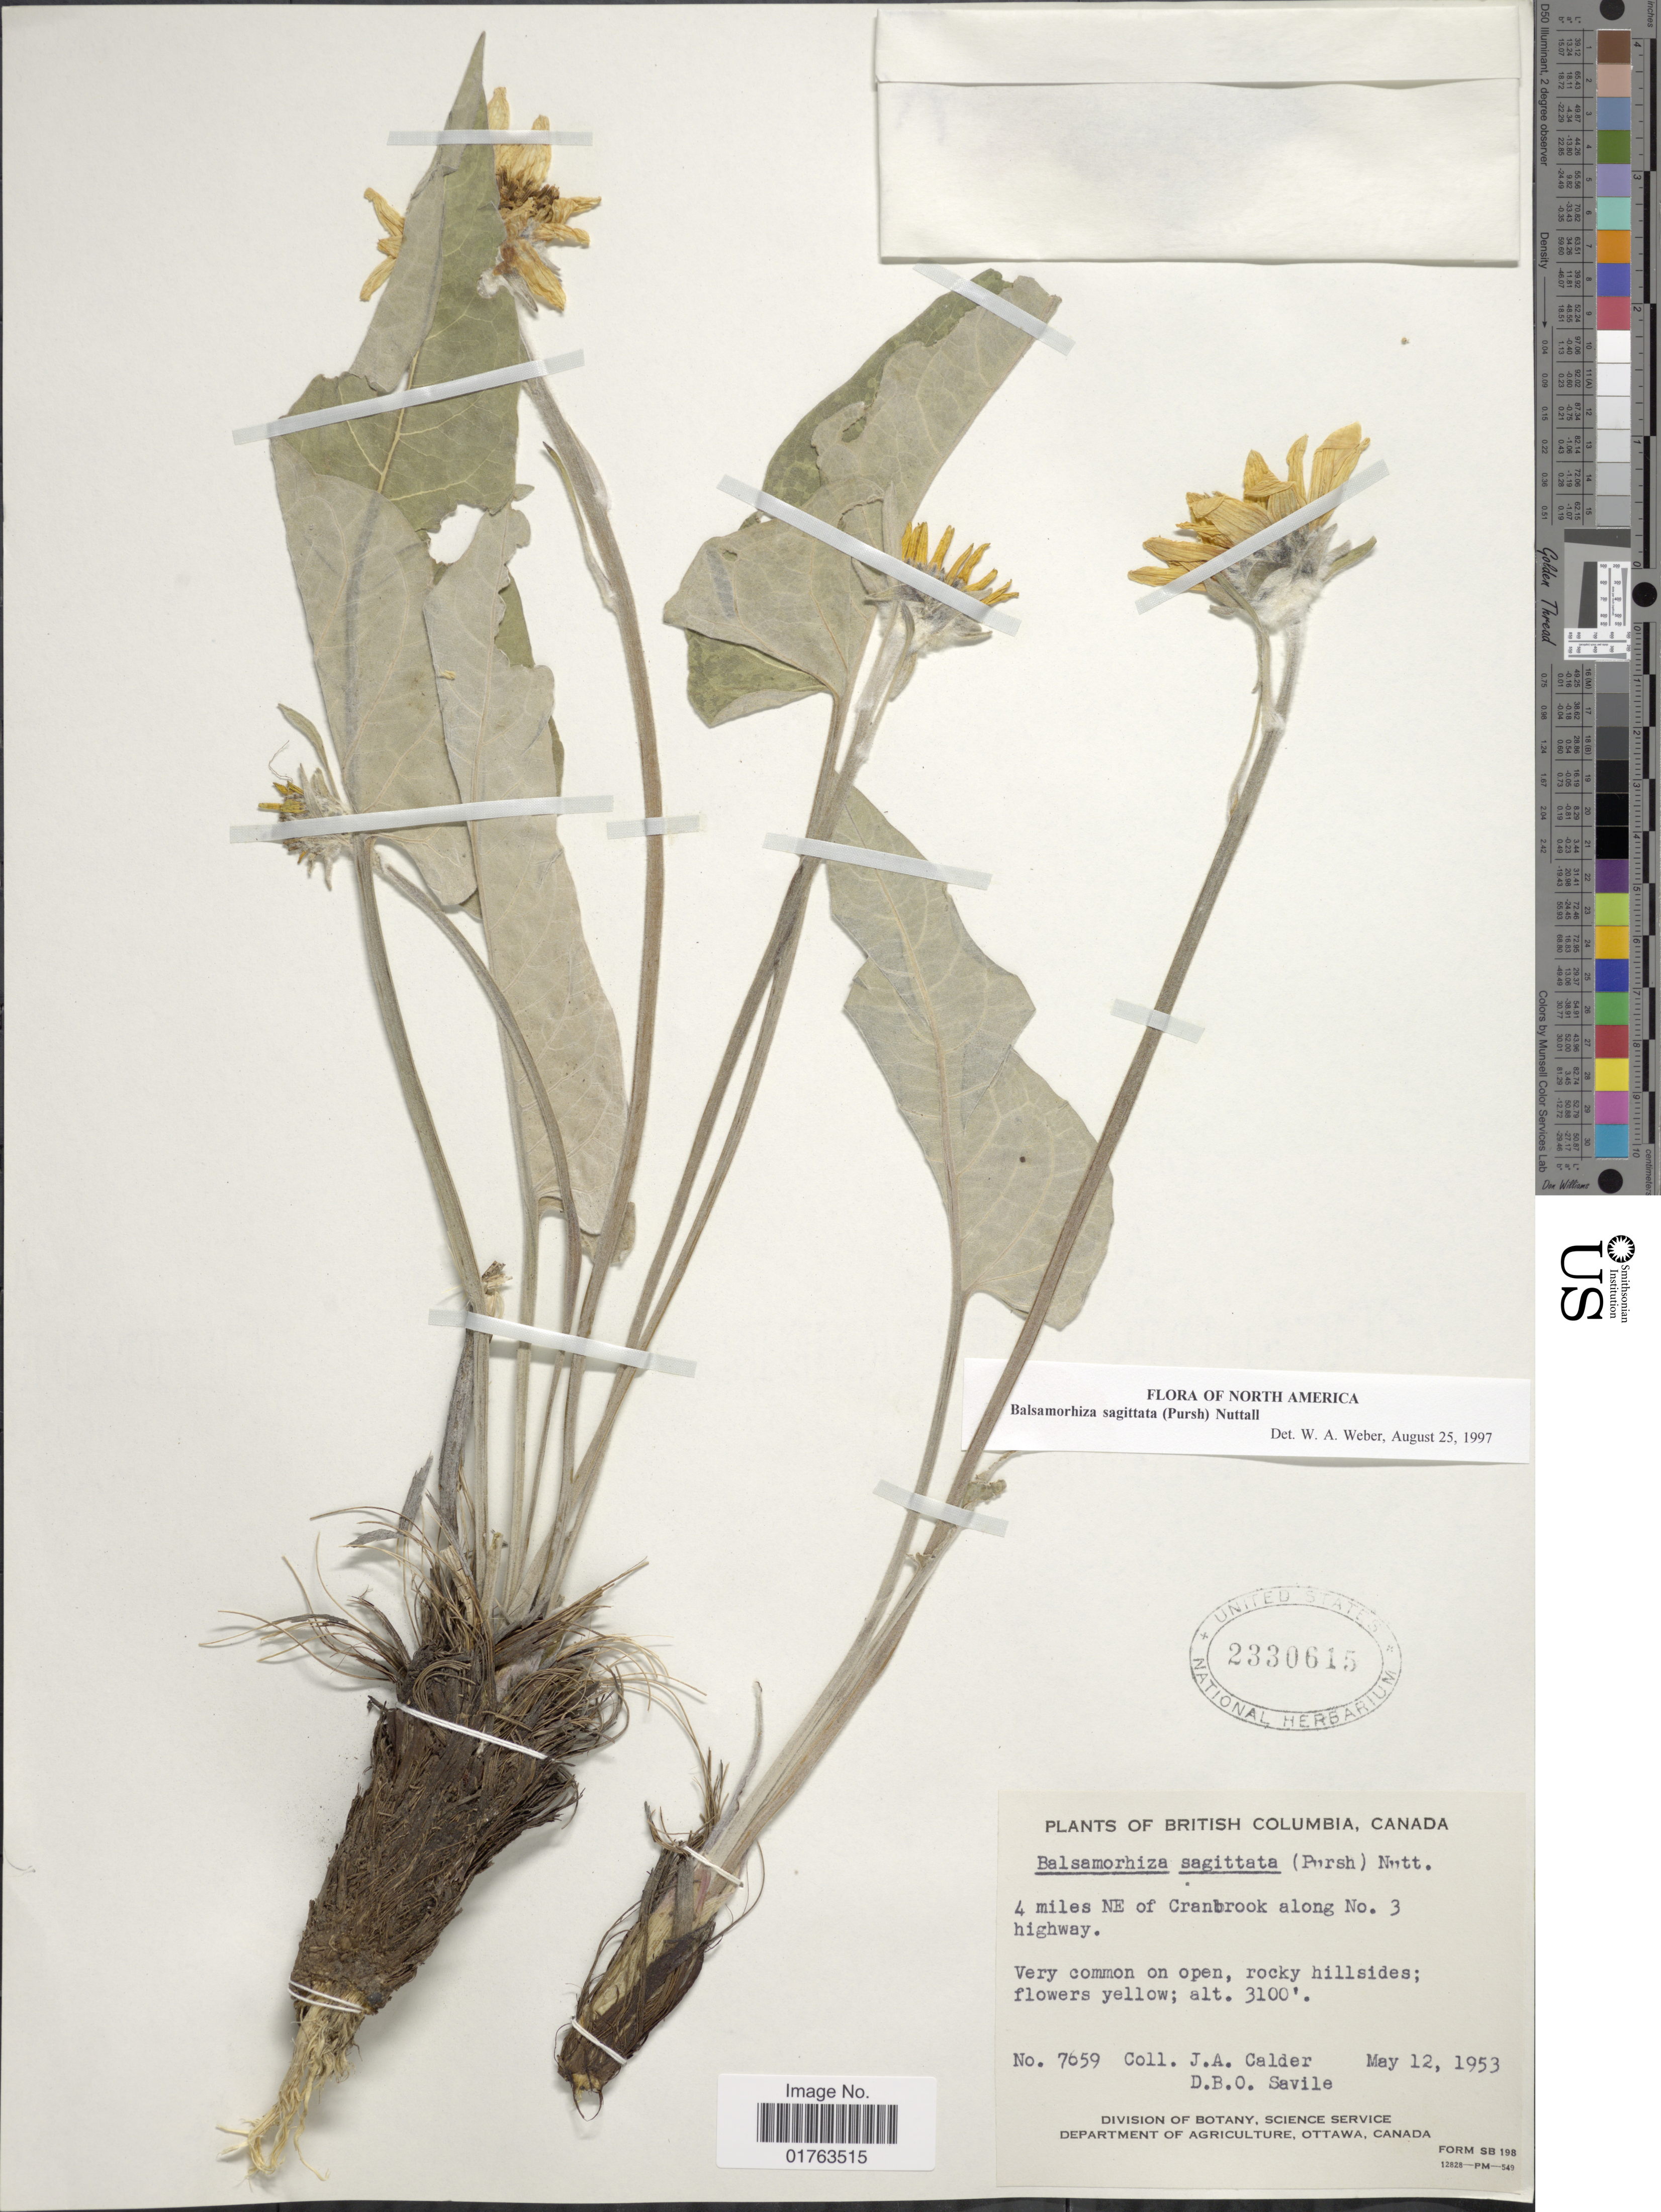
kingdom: Plantae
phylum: Tracheophyta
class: Magnoliopsida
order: Asterales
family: Asteraceae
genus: Balsamorhiza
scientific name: Balsamorhiza sagittata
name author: (Pursh) Nutt.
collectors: J. A. Calder & D. Savile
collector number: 7659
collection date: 1953-05-12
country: Canada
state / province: British Columbia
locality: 4 miles NE of Cranbrook along No. 3 highway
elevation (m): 945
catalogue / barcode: US 2330615